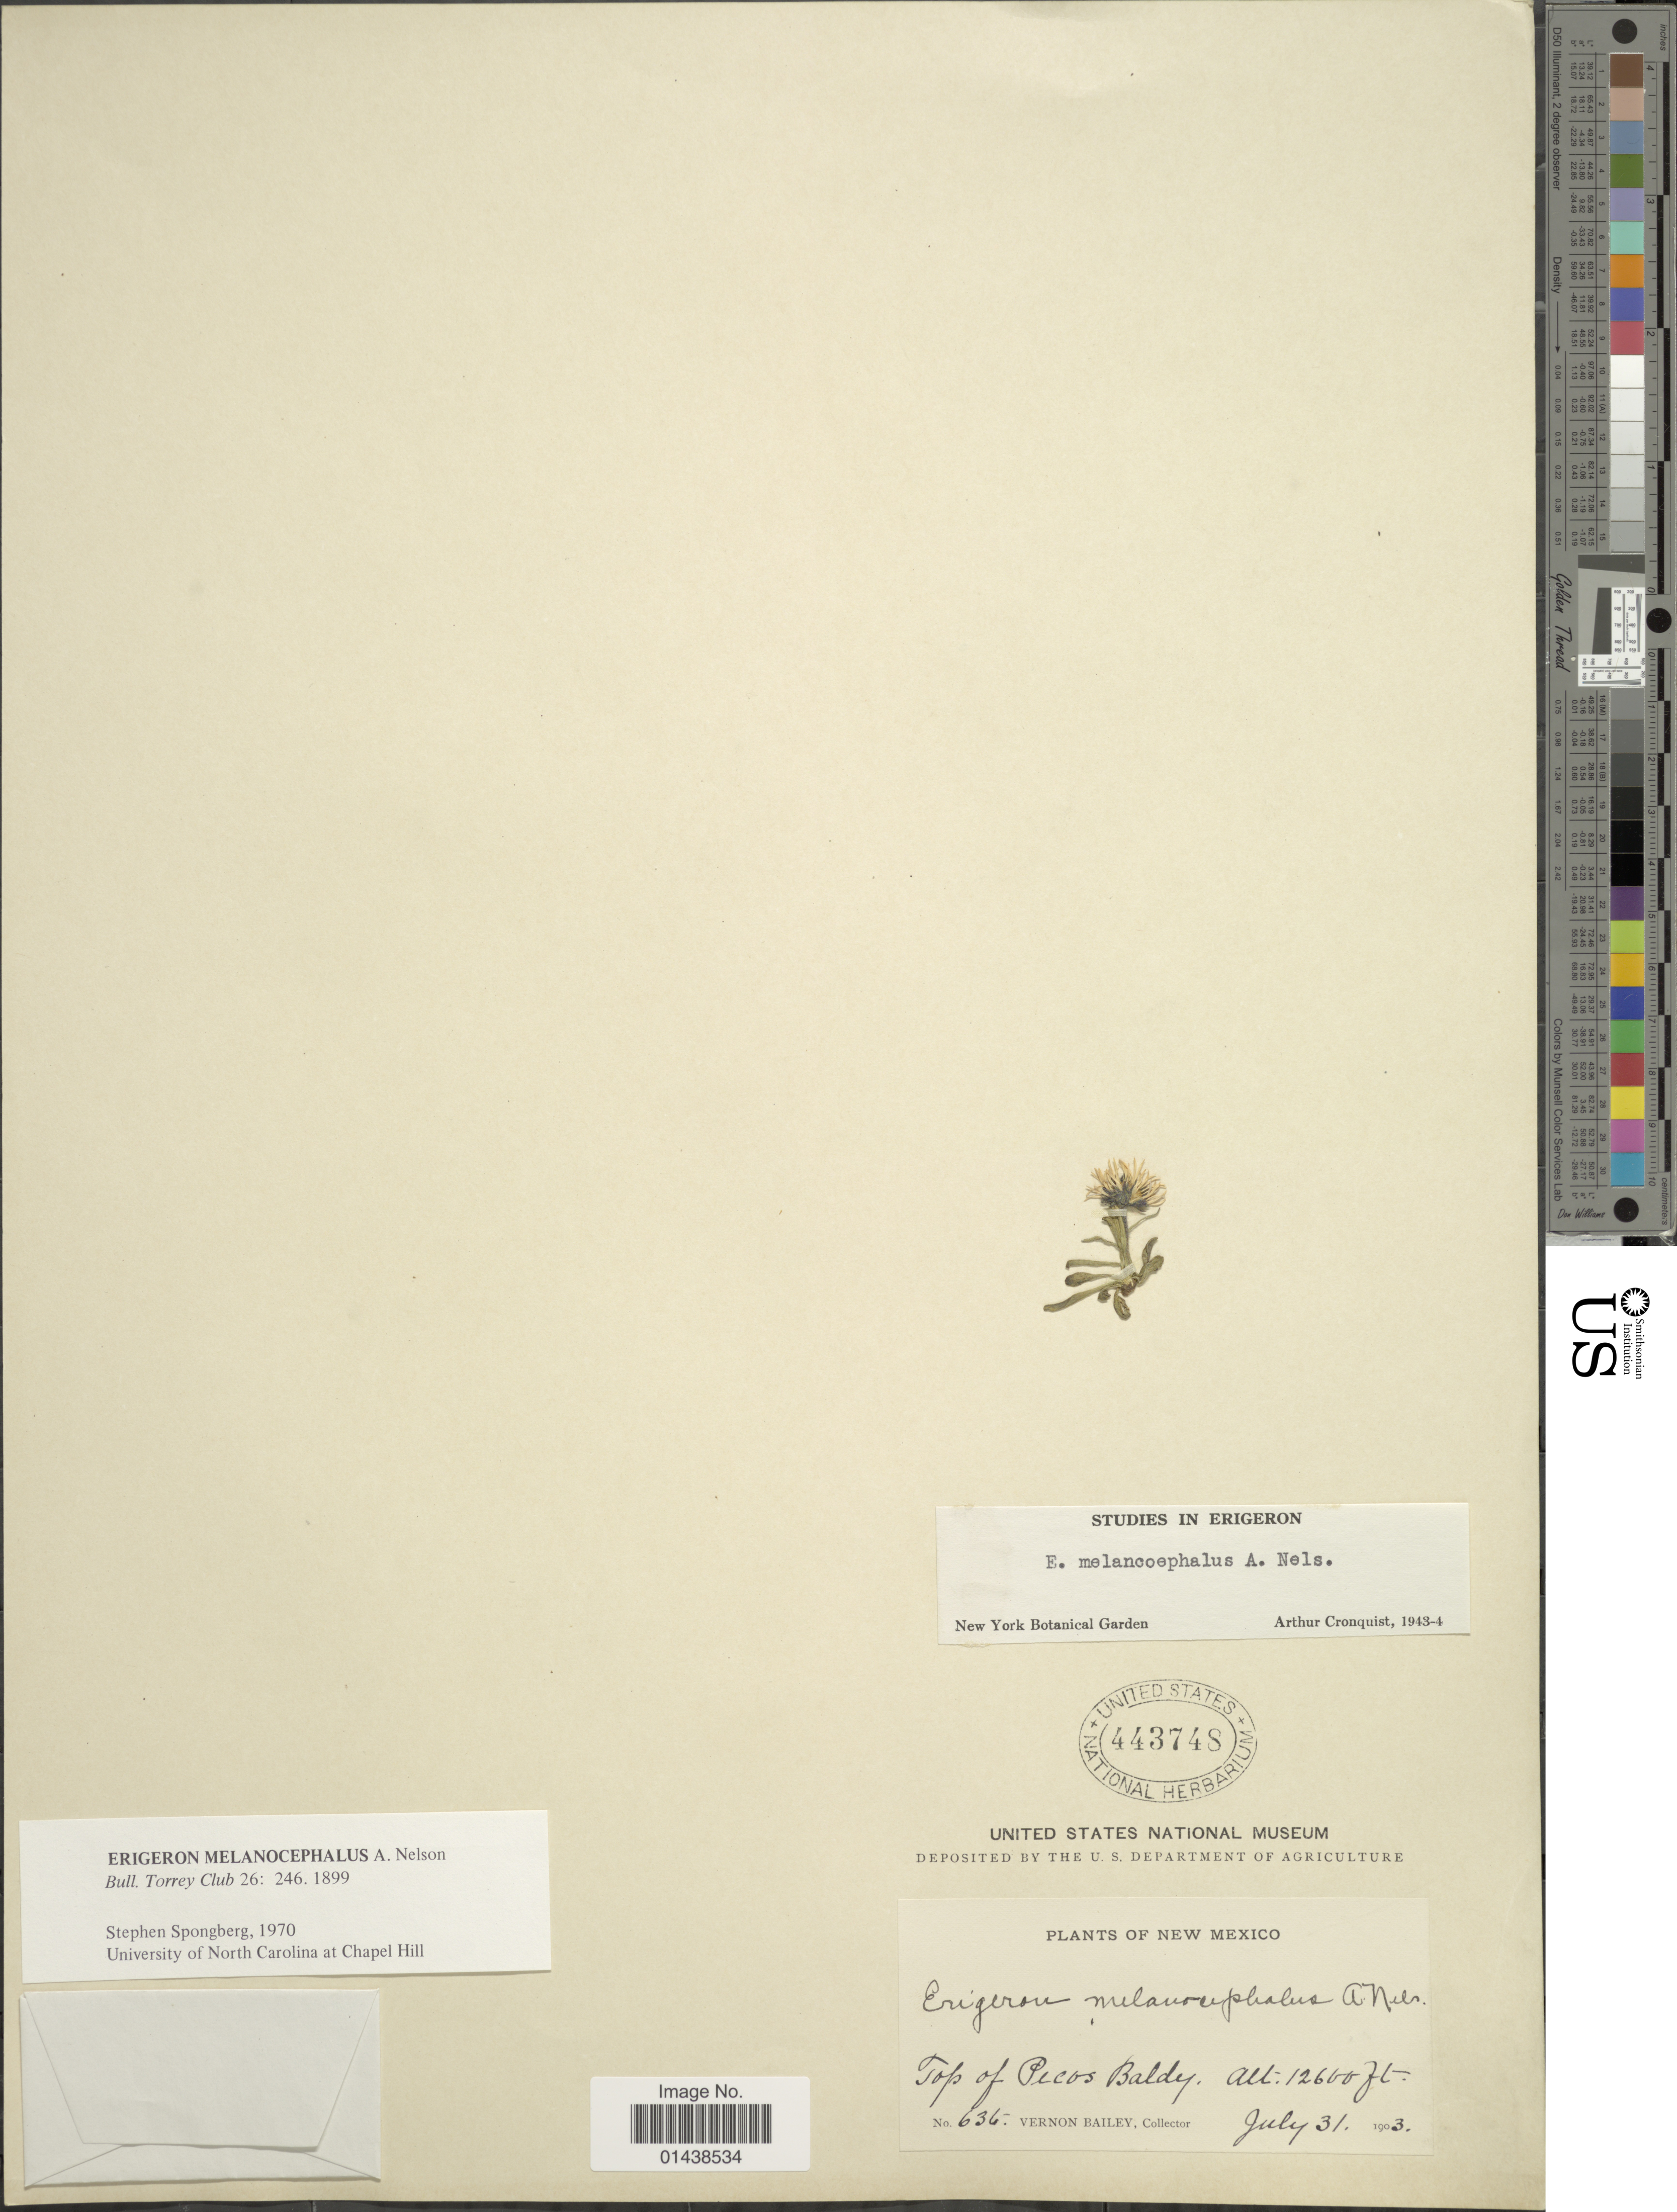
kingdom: Plantae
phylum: Tracheophyta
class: Magnoliopsida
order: Asterales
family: Asteraceae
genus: Erigeron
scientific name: Erigeron melanocephalus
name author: (A. Nelson) A. Nelson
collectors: V. O. Bailey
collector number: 636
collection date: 1903-07-31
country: United States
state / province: New Mexico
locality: Top of Pecos Baldy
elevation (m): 3840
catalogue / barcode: US 443748